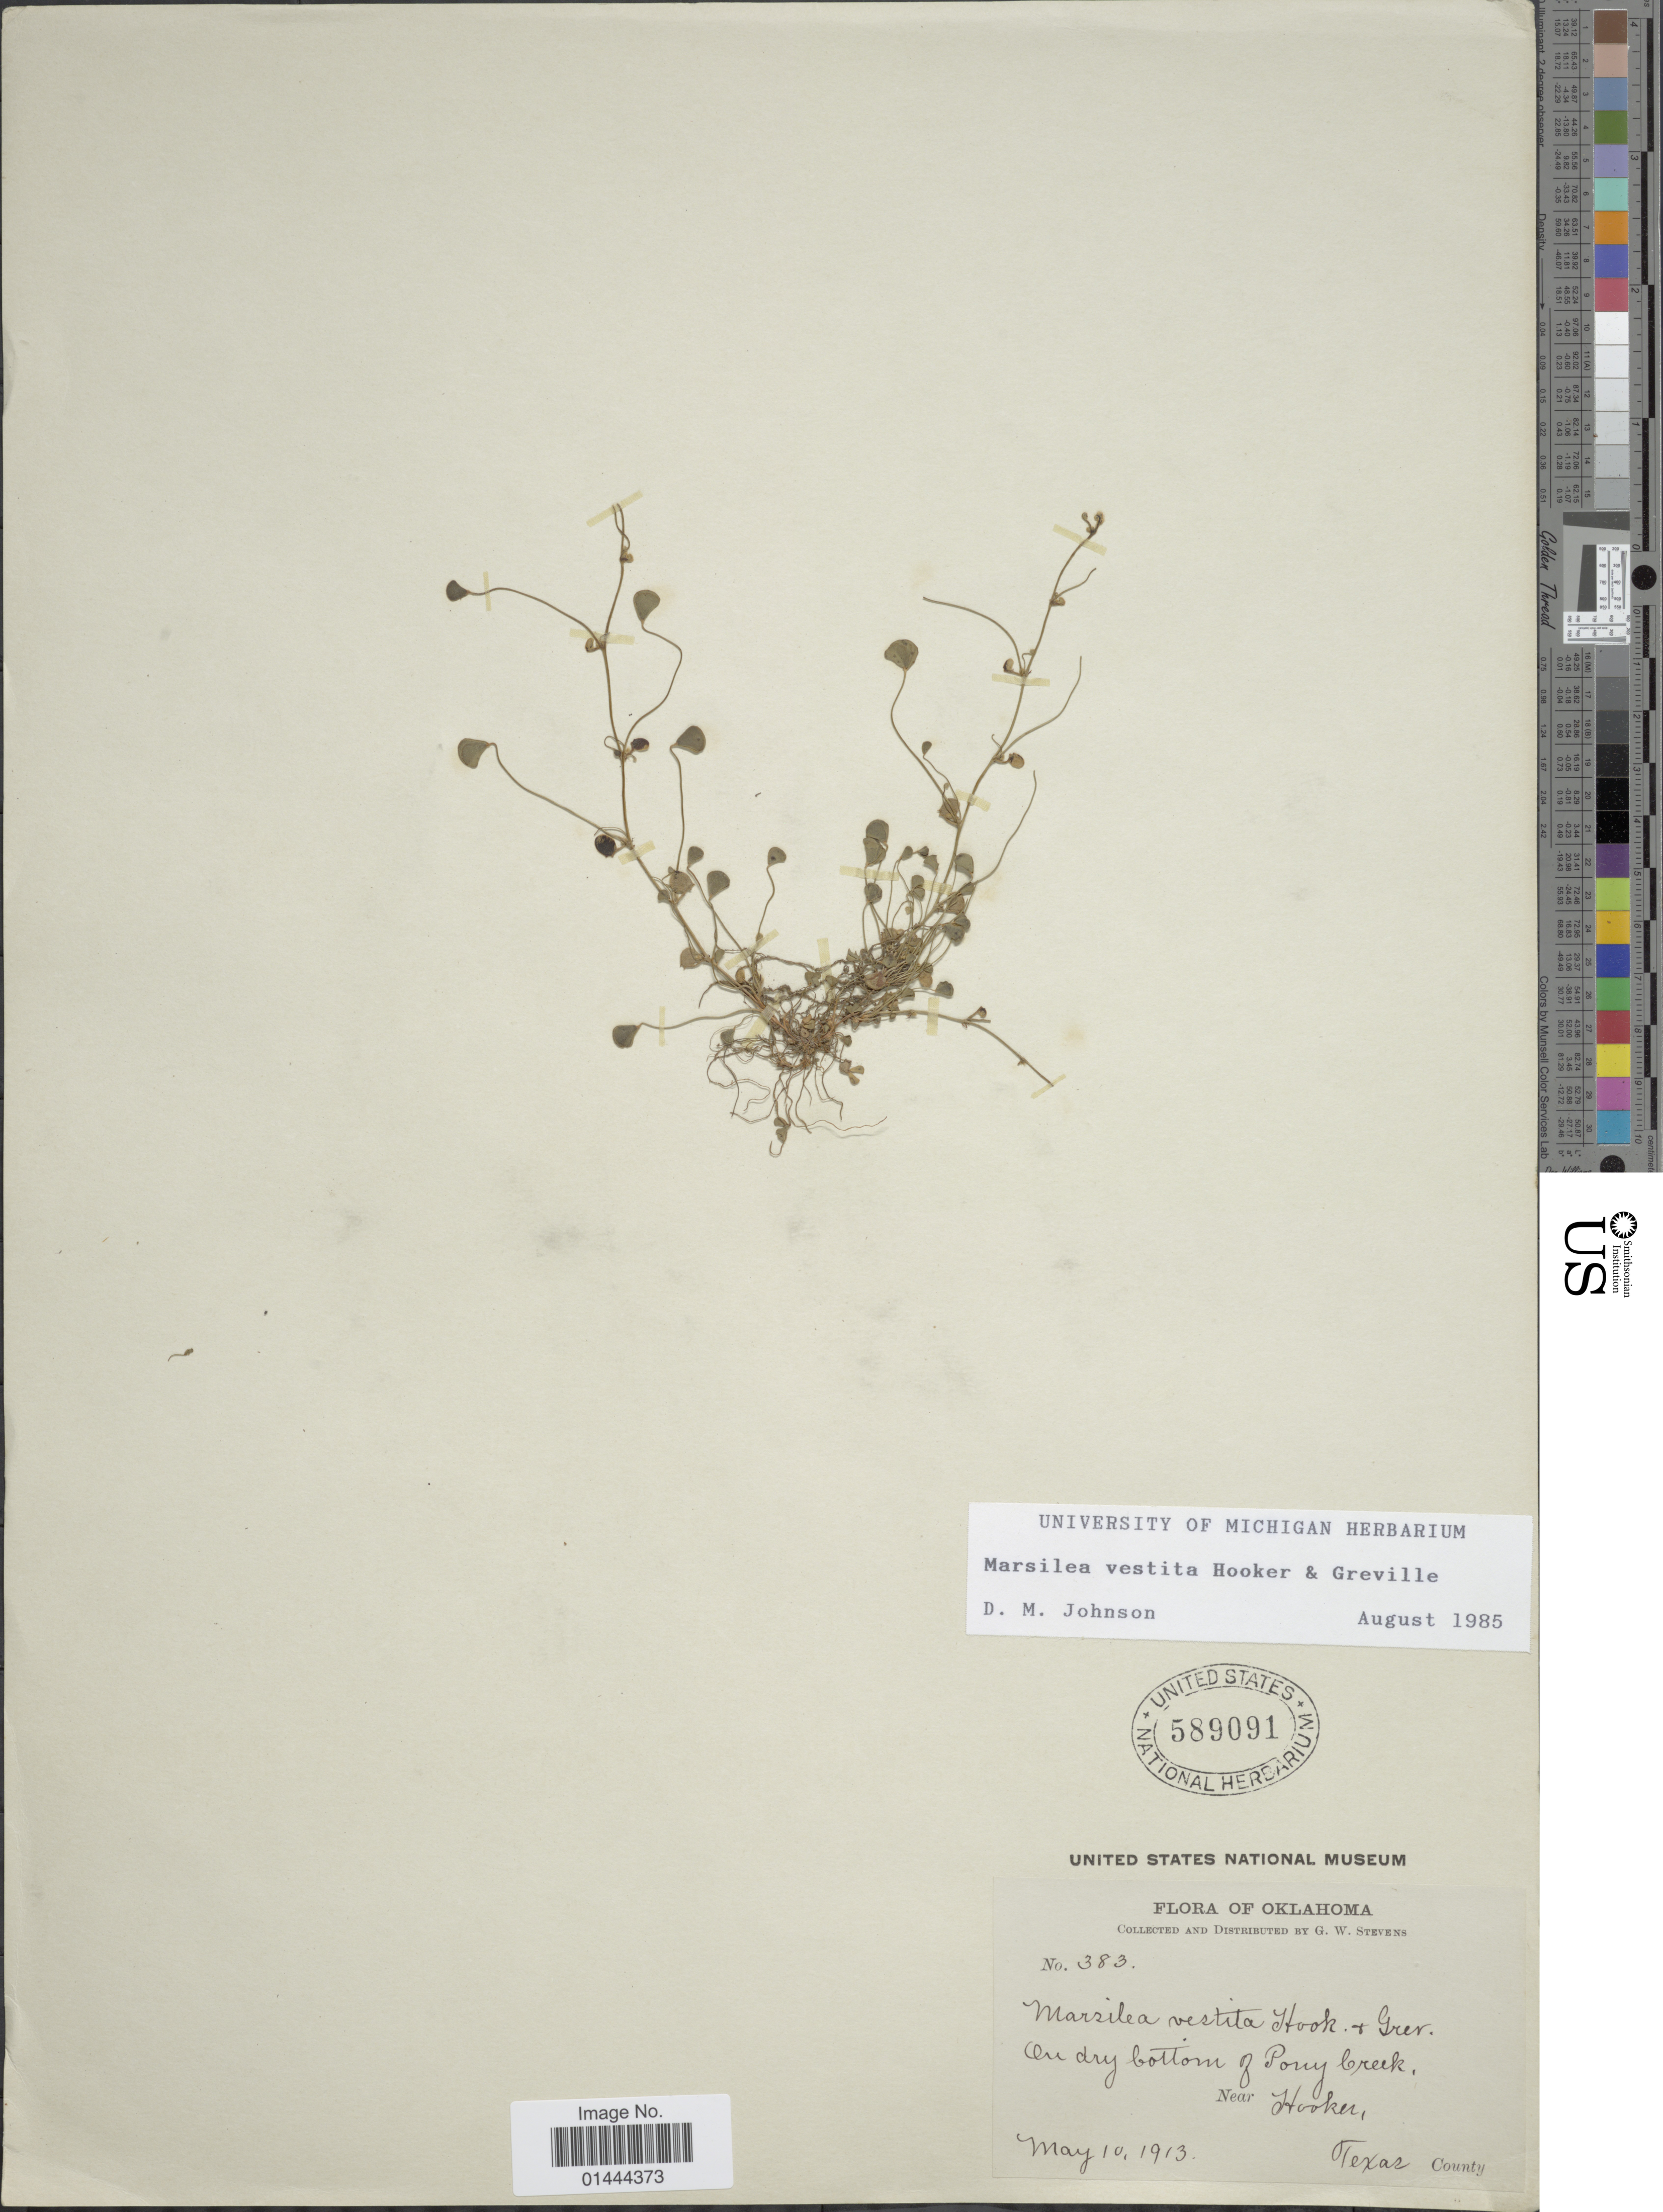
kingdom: Plantae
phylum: Tracheophyta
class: Polypodiopsida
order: Salviniales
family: Marsileaceae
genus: Marsilea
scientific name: Marsilea vestita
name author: Hook. & Grev.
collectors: G. W. Stevens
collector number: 383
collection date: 1913-05-10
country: United States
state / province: Oklahoma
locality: On dry bottom of Pony Creek. Near Hooker, Texas County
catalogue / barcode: US 589091